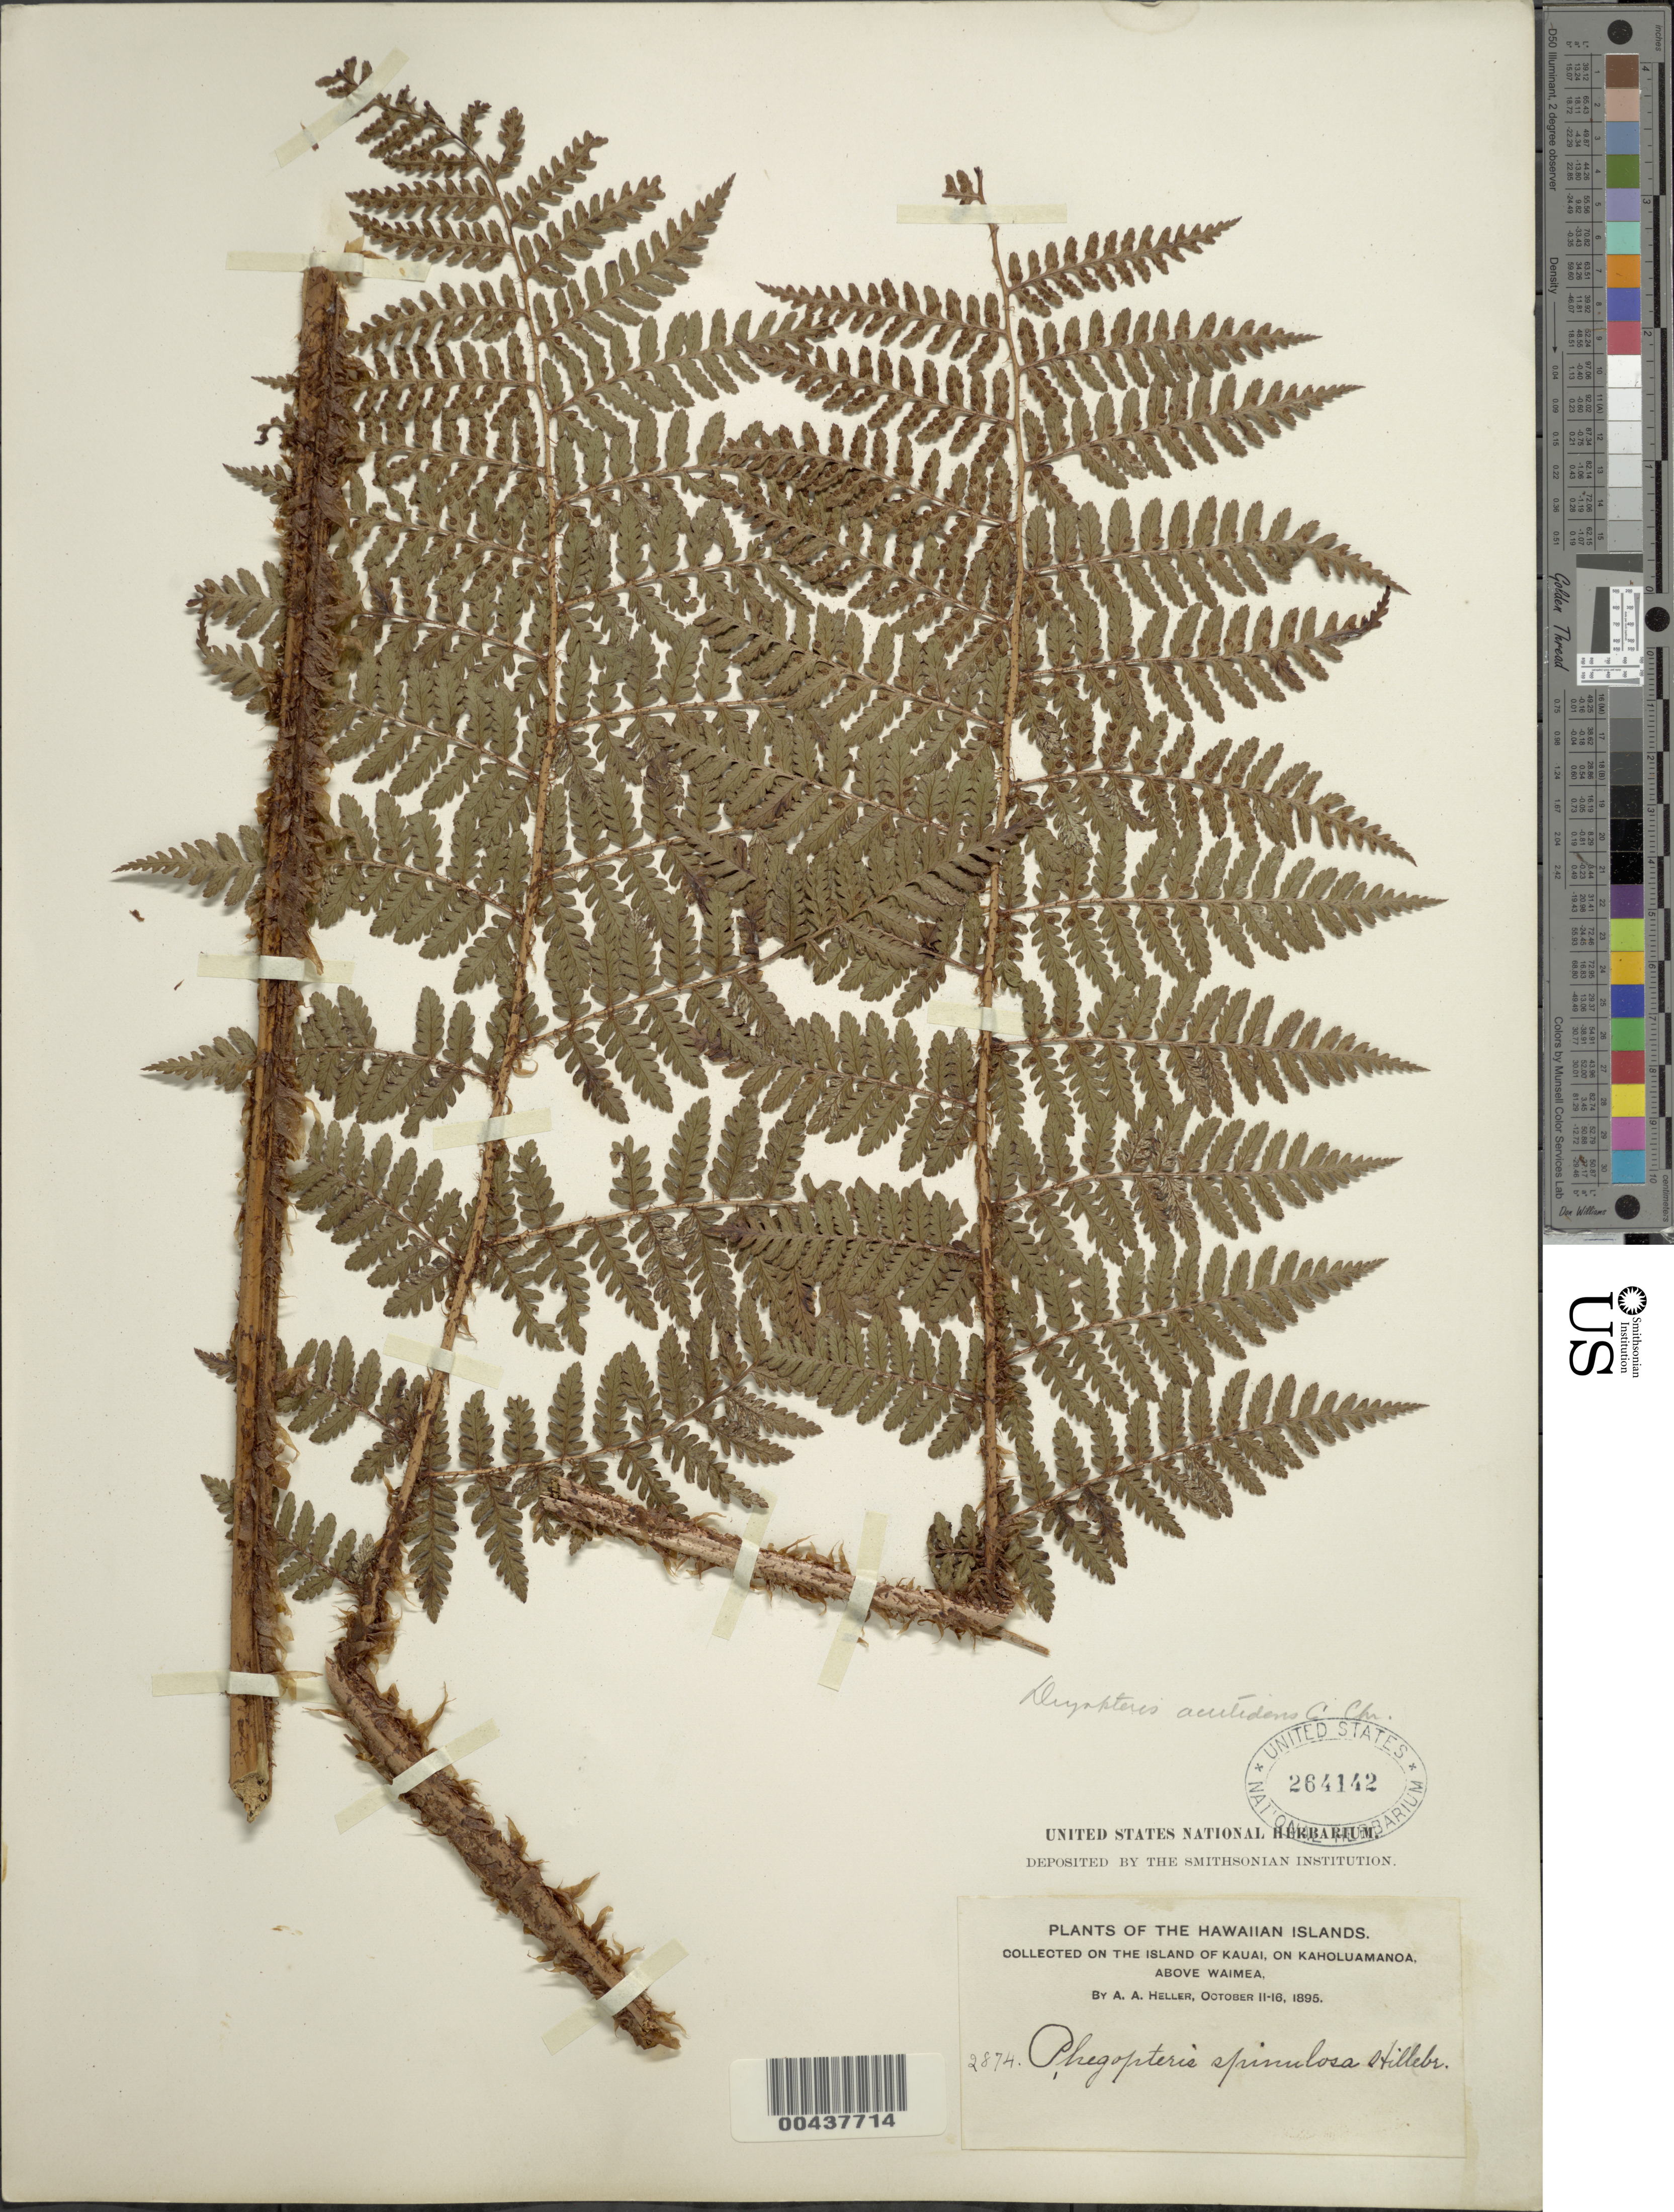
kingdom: Plantae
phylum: Tracheophyta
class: Polypodiopsida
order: Polypodiales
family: Dryopteridaceae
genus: Dryopteris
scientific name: Dryopteris acutidens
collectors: A. A. Heller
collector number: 2874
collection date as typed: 11 Oct 1895 to 16 Oct 1895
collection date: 1895-10-11/1895-10-16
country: United States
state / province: Hawaii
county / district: Kauai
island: Kaua'i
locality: On Kaholuamanoa, above Waimea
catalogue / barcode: US 264142